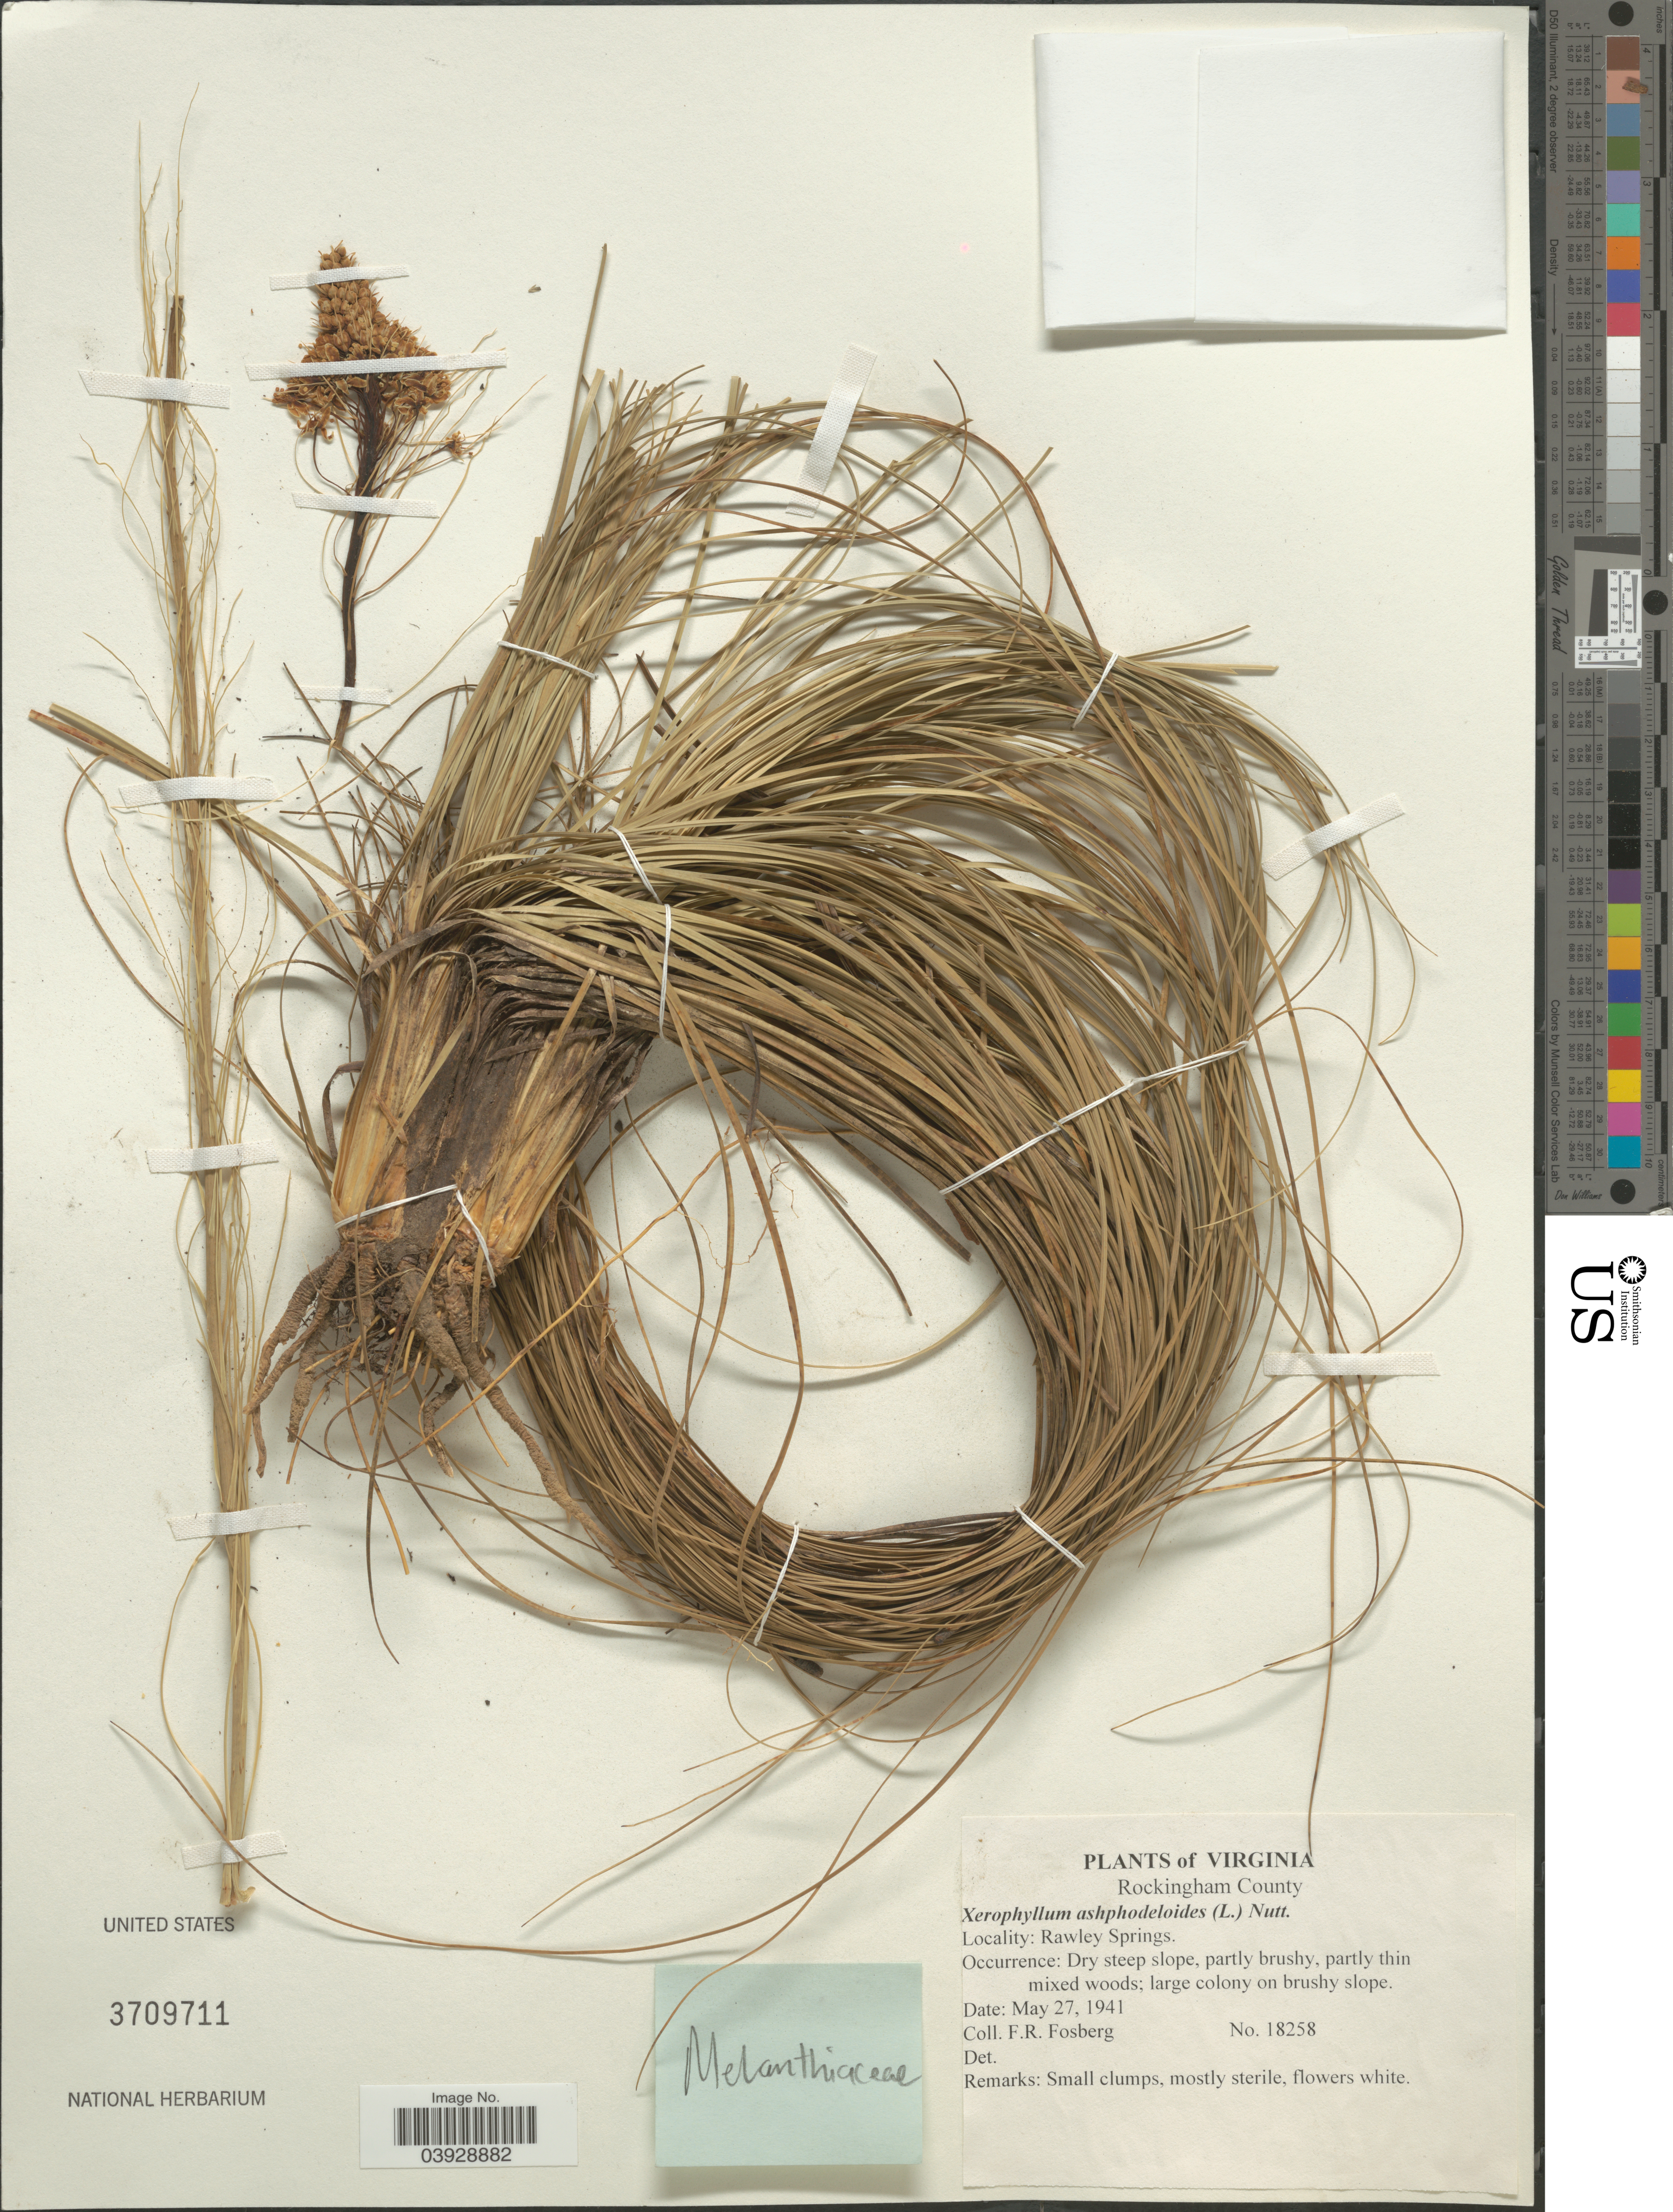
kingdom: Plantae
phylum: Tracheophyta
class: Liliopsida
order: Liliales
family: Melanthiaceae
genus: Xerophyllum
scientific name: Xerophyllum asphodeloides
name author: (L.) Nutt.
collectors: F. R. Fosberg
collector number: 18258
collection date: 1941-05-27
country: United States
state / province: Virginia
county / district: Rockingham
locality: Rawley Springs.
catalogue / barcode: US 3709711